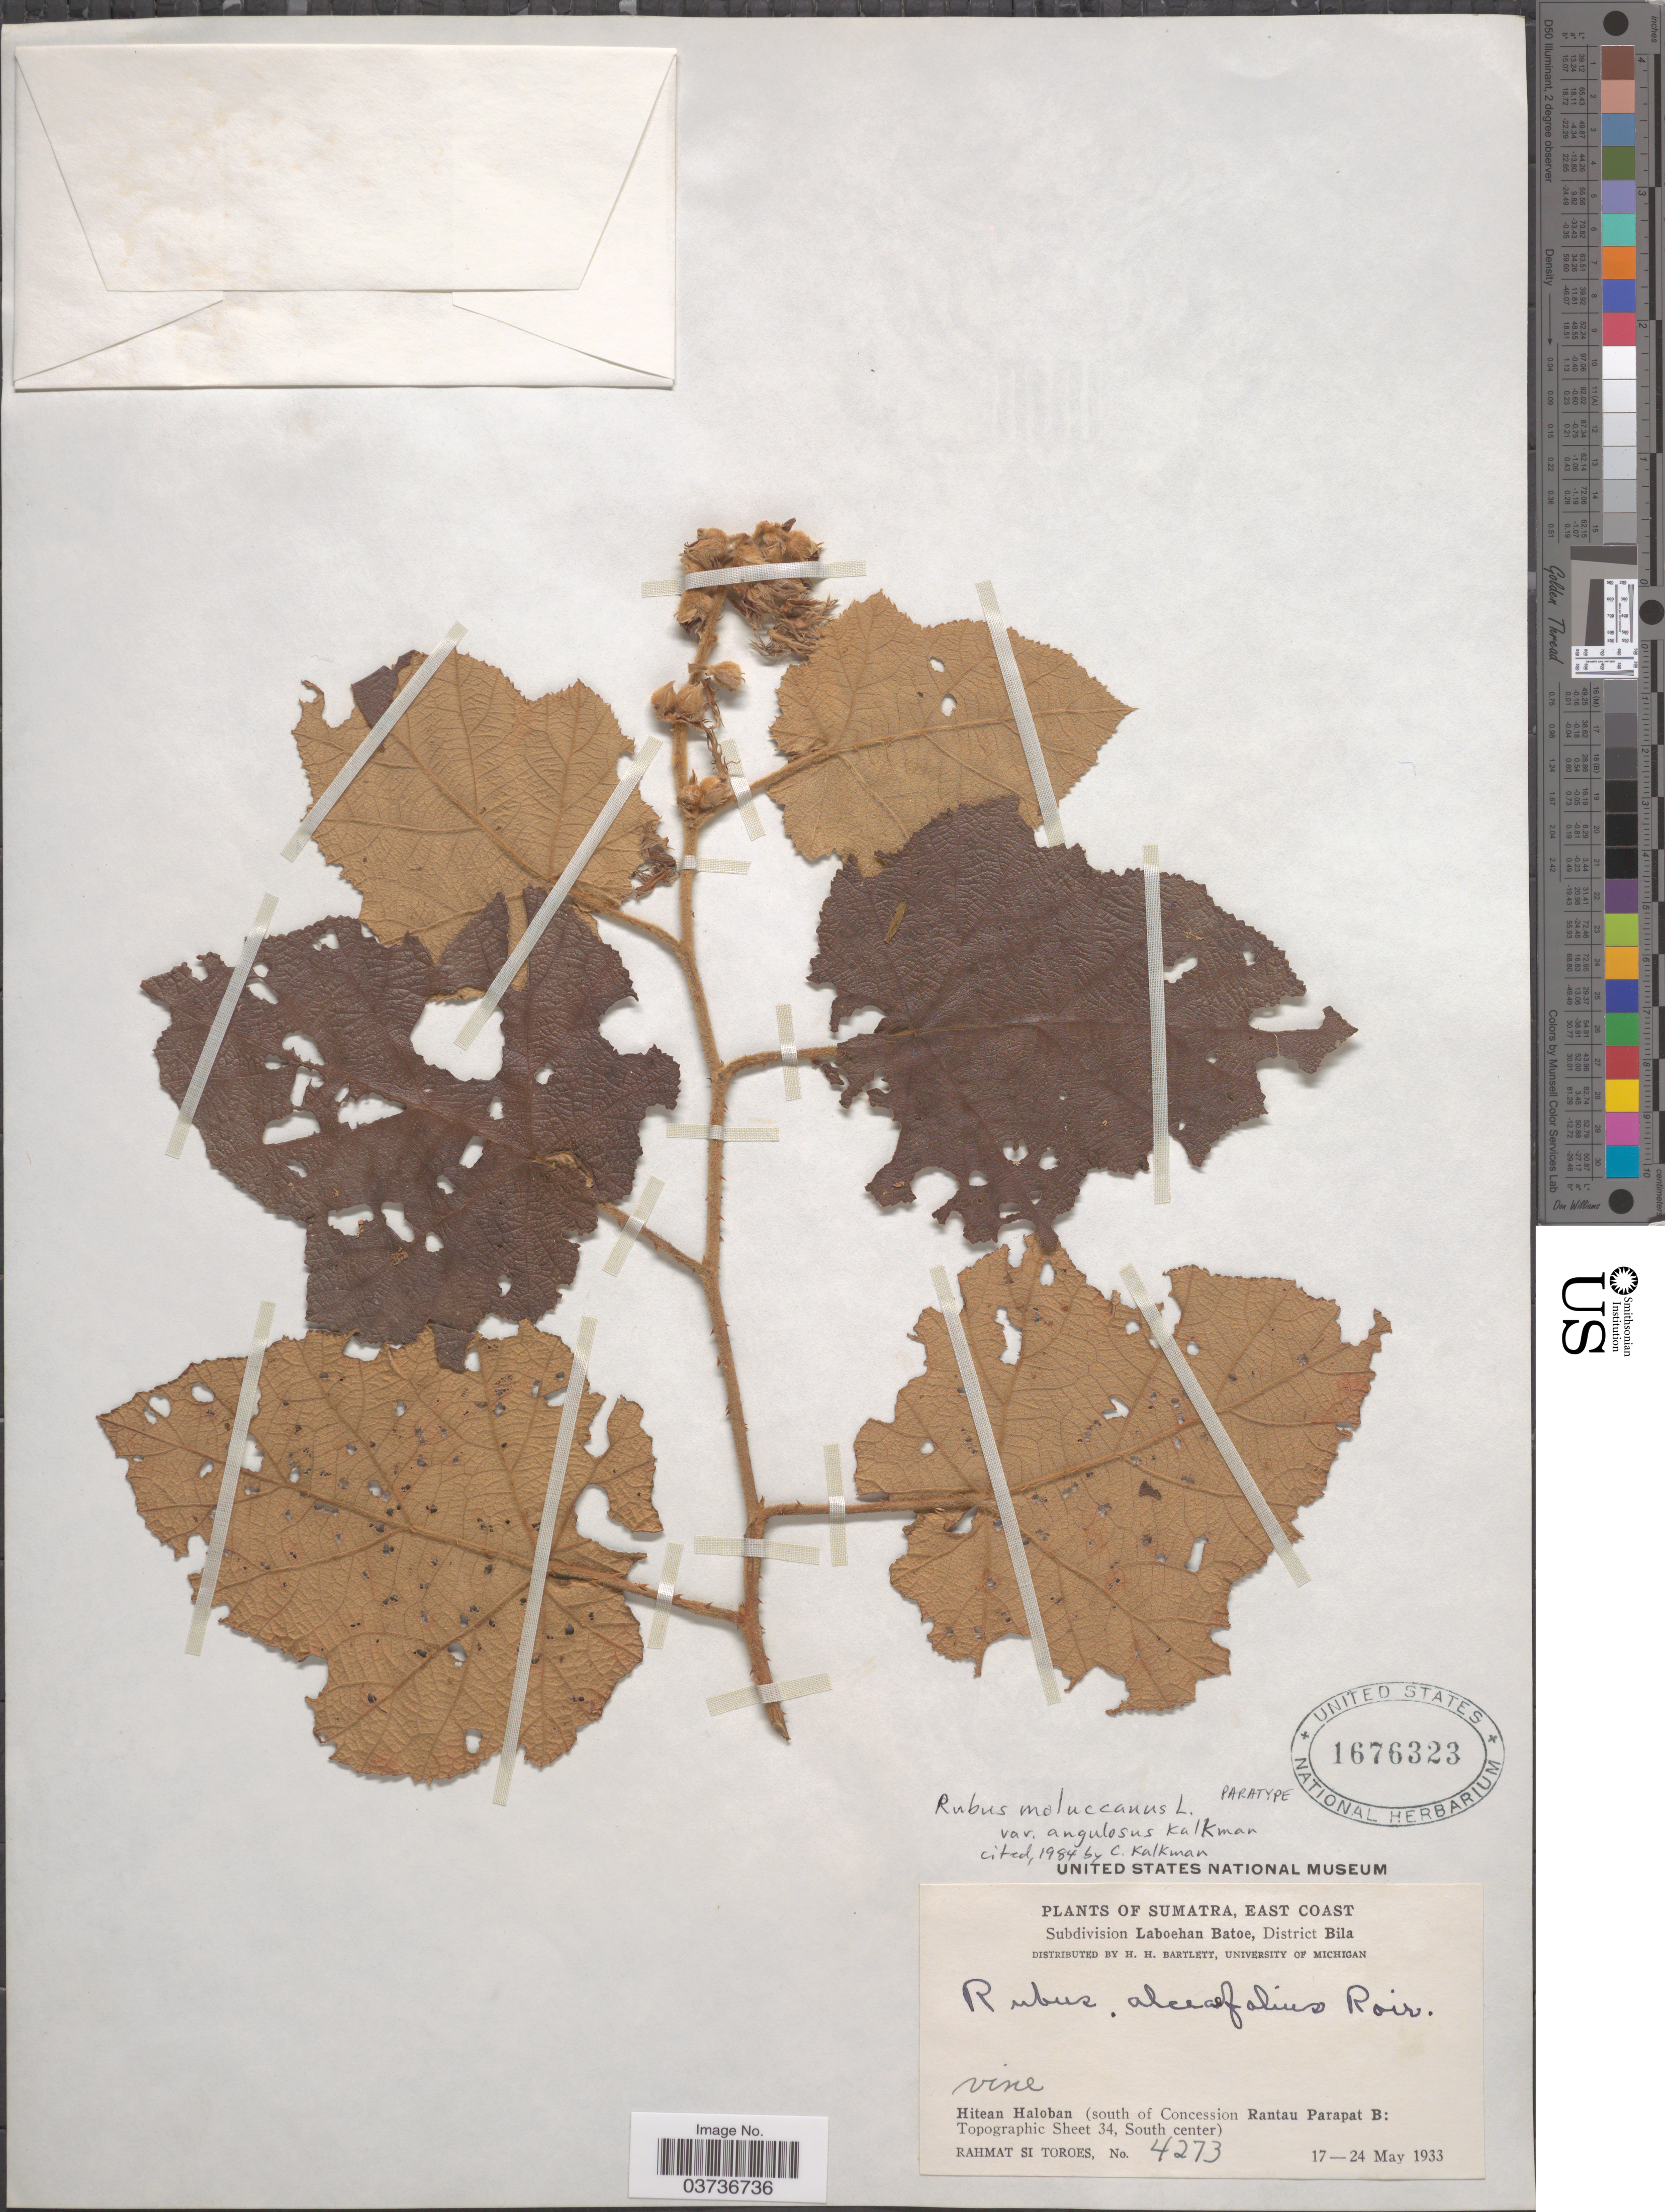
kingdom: Plantae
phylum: Tracheophyta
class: Magnoliopsida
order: Rosales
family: Rosaceae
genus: Rubus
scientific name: Rubus moluccanus var. angulosus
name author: Kalkman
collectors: Rahmat Si Boeea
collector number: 4273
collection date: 1933-05-17/1933-05-24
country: Indonesia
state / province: Sumatra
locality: Sumatra, East Coast. Subdivision Laboehan Batoe, District Bila. Hitean Haloban (south of Concession Rantau Parapat B: Topographic Sheet 34, South center).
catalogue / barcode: US 1676323